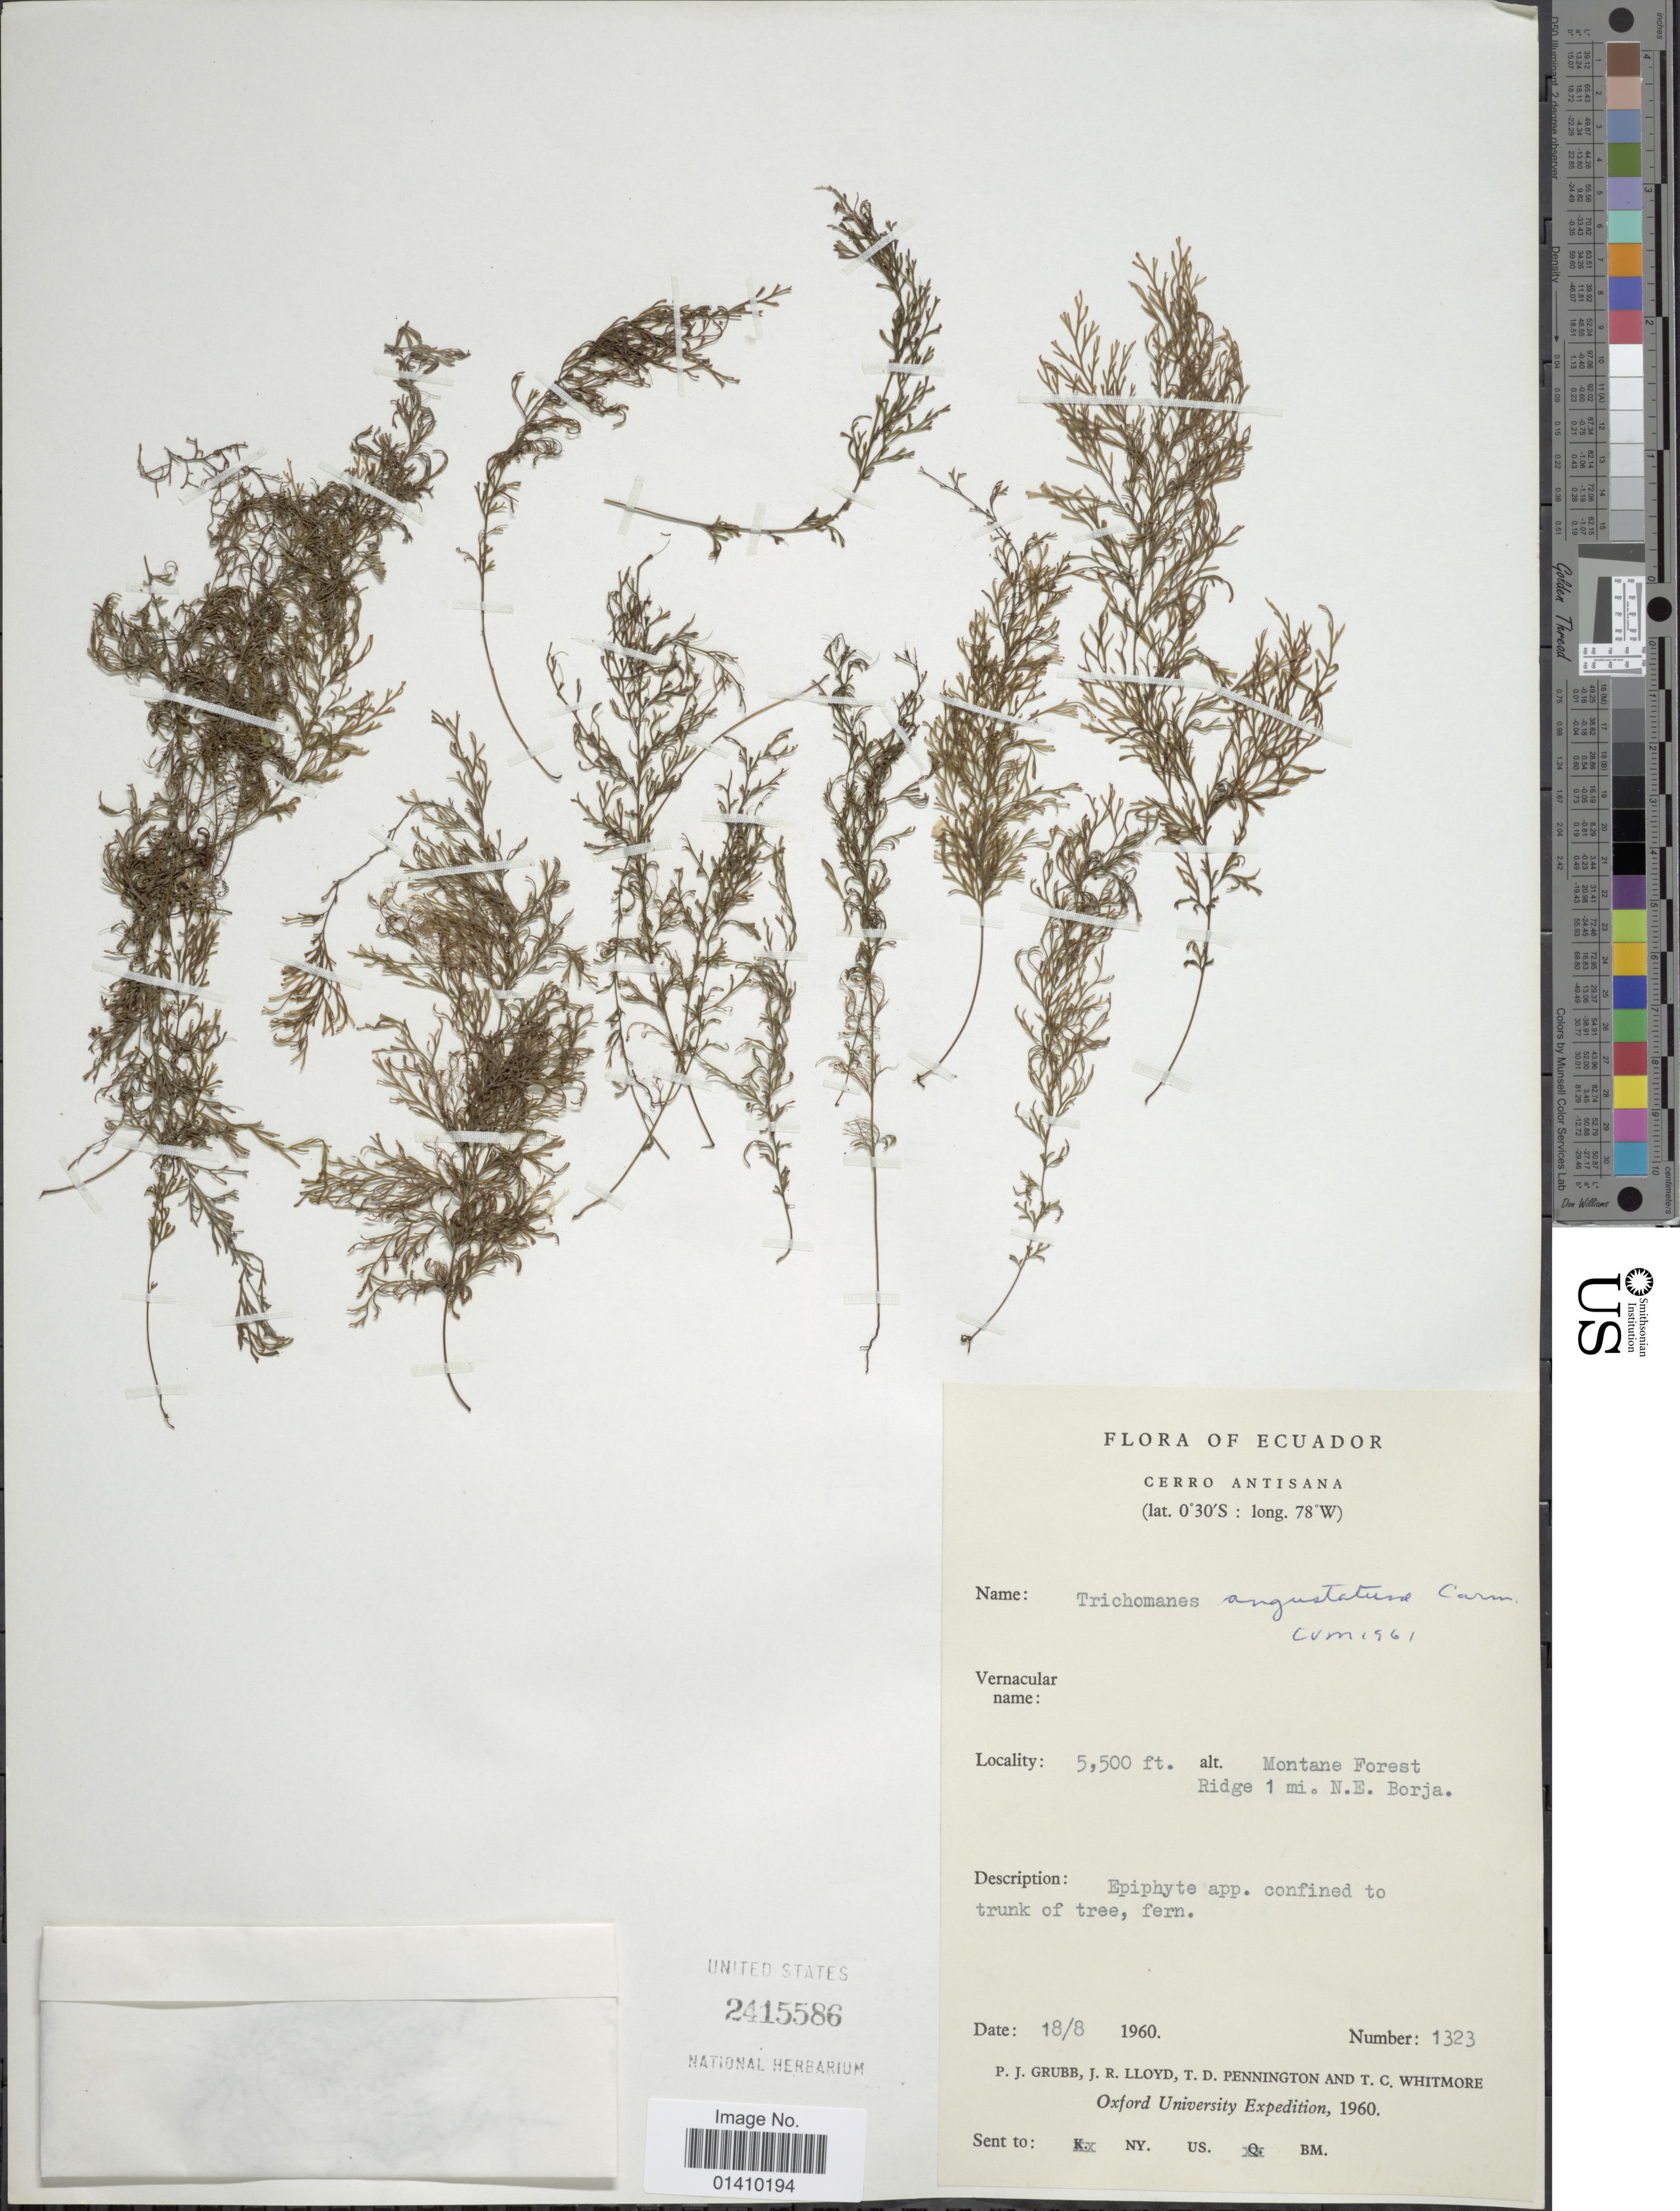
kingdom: Plantae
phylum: Tracheophyta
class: Polypodiopsida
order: Hymenophyllales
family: Hymenophyllaceae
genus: Polyphlebium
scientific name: Polyphlebium tenerum (A. Spreng.) comb. ined., 2015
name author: (A. Spreng.)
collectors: P. J. Grubb, J. R. Lloyd, T. D. Pennington & T. C. Whitmore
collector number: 1323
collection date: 1960-08-18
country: Ecuador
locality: Cerro Antisana. Montane Forest Ridge 1 mi. N. E. Borja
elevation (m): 1676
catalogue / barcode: US 2415586